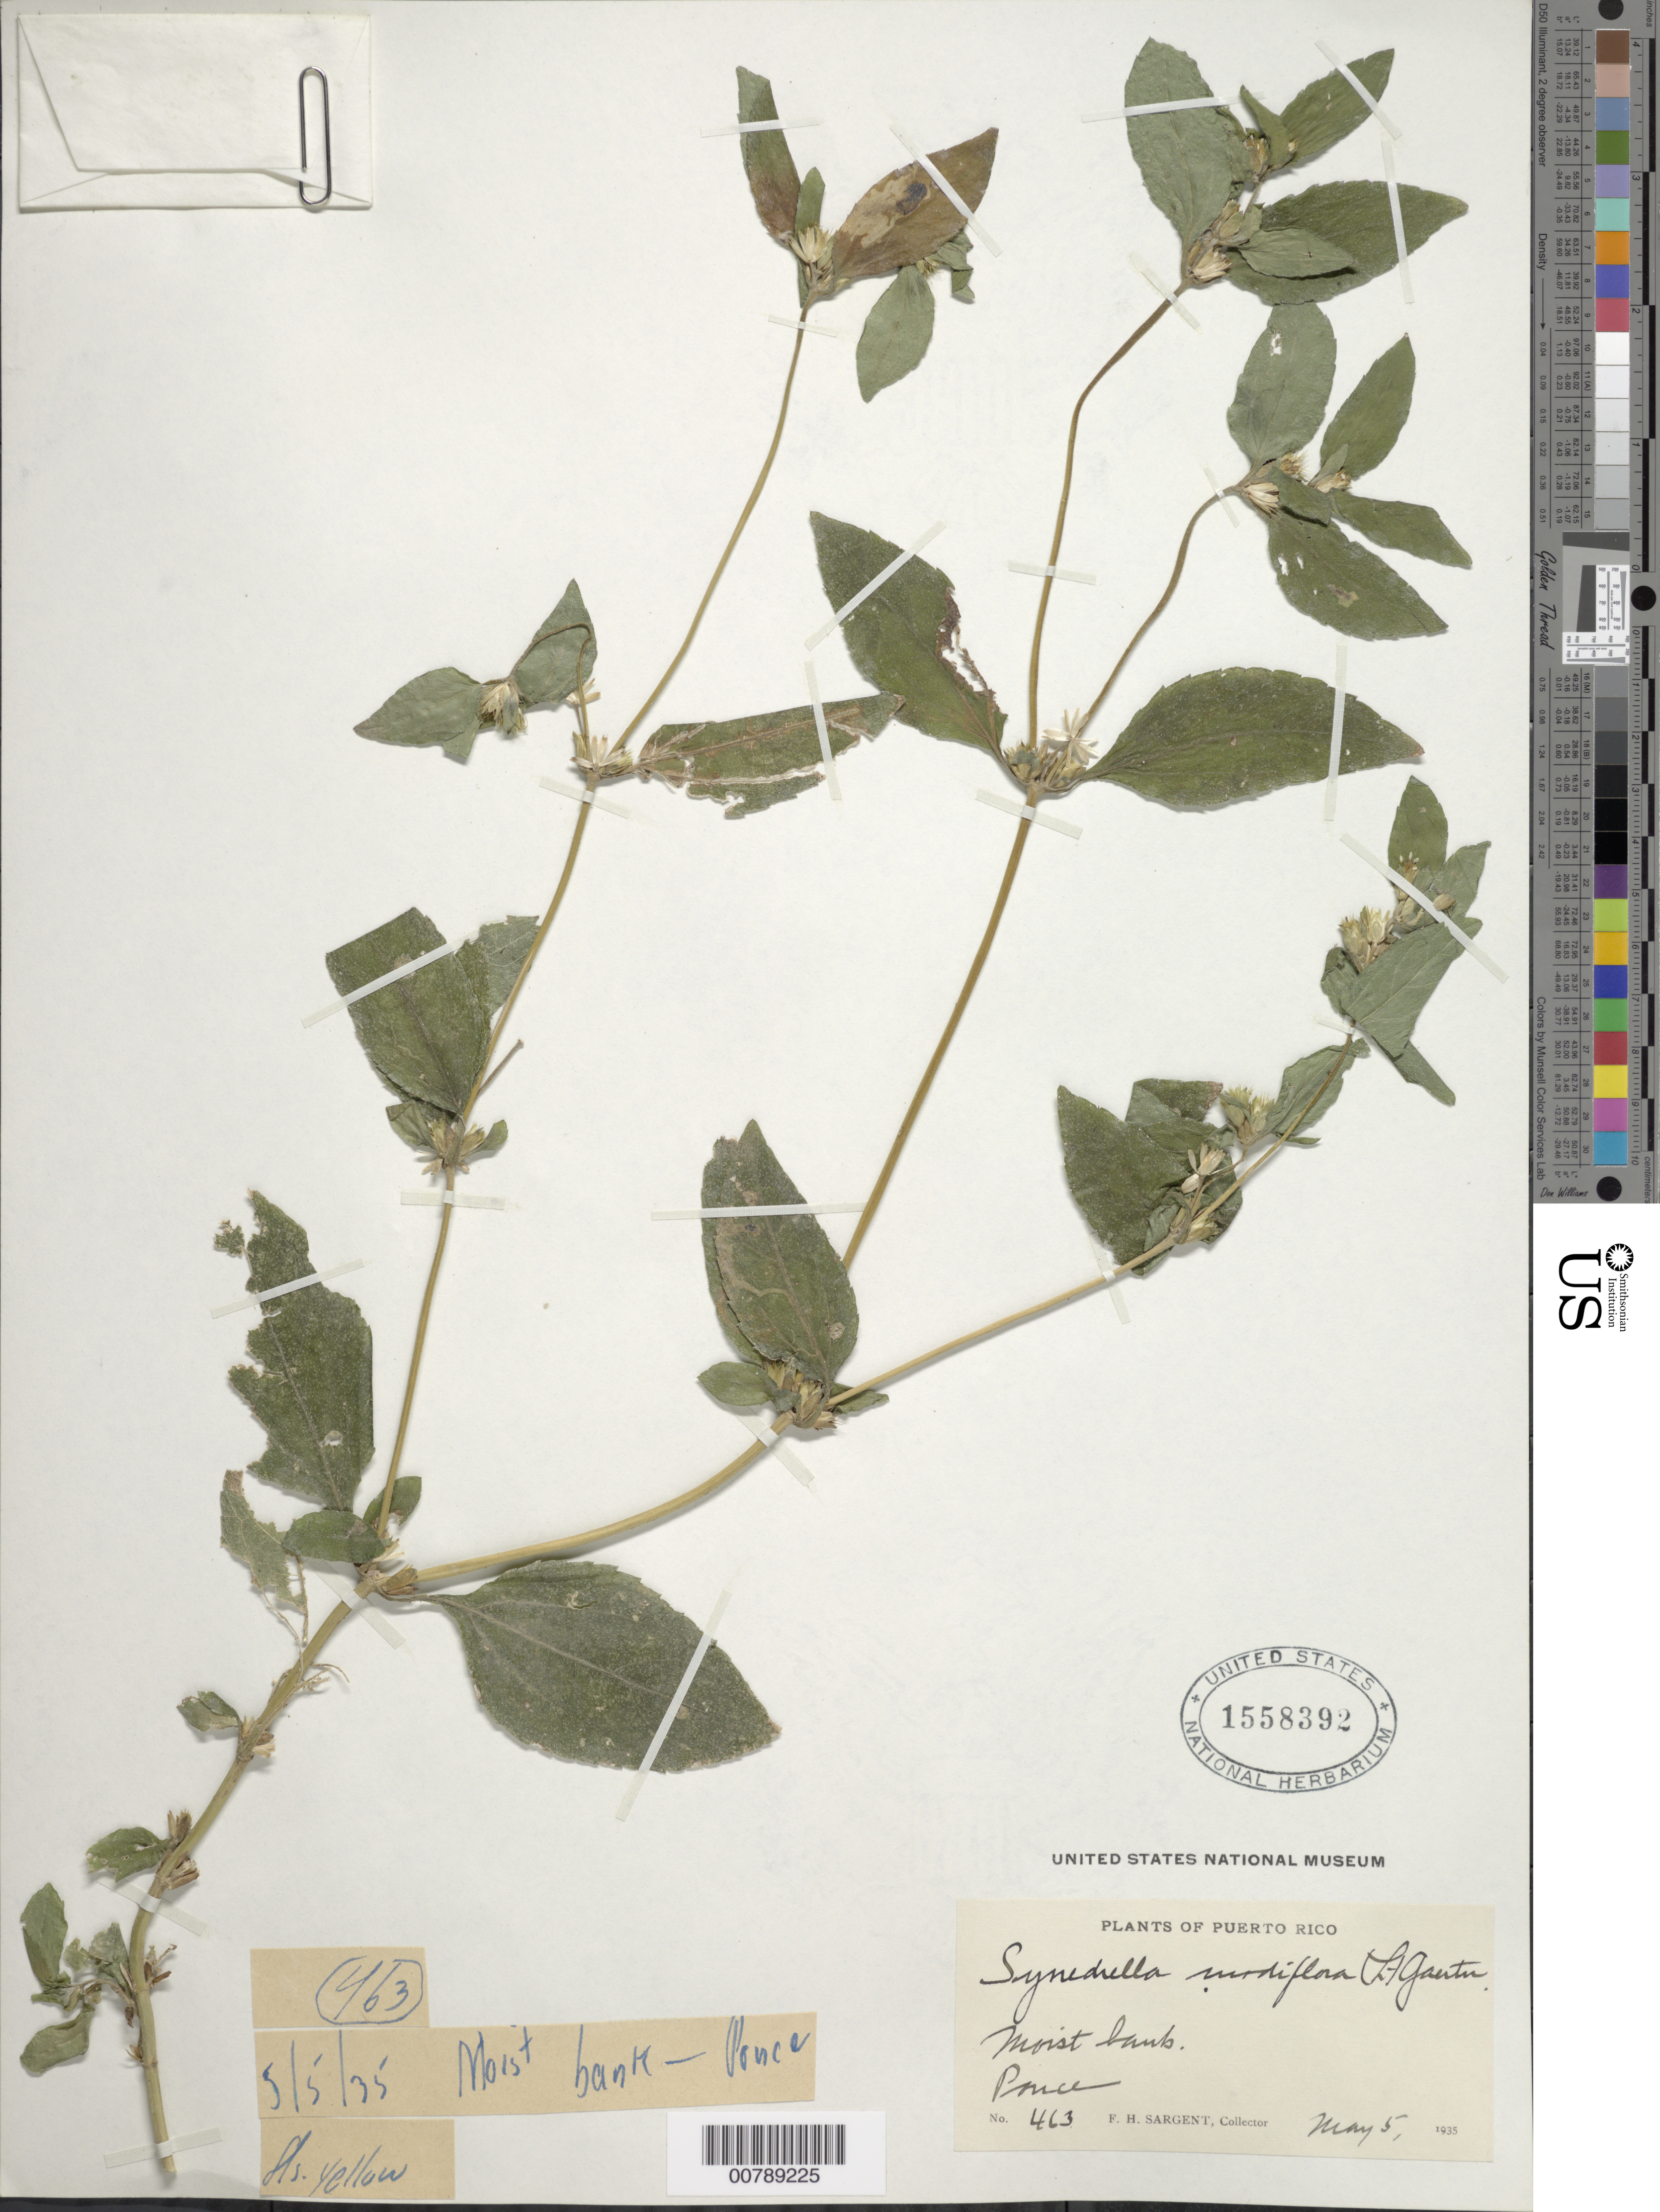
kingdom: Plantae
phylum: Tracheophyta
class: Magnoliopsida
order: Asterales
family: Asteraceae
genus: Synedrella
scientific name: Synedrella nodiflora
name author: (L.) Gaertn.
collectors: F. H. Sargent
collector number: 463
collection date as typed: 05 May 1935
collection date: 1935-05-05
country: Puerto Rico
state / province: Ponce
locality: Ponce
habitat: Moist land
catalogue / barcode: US 1558392